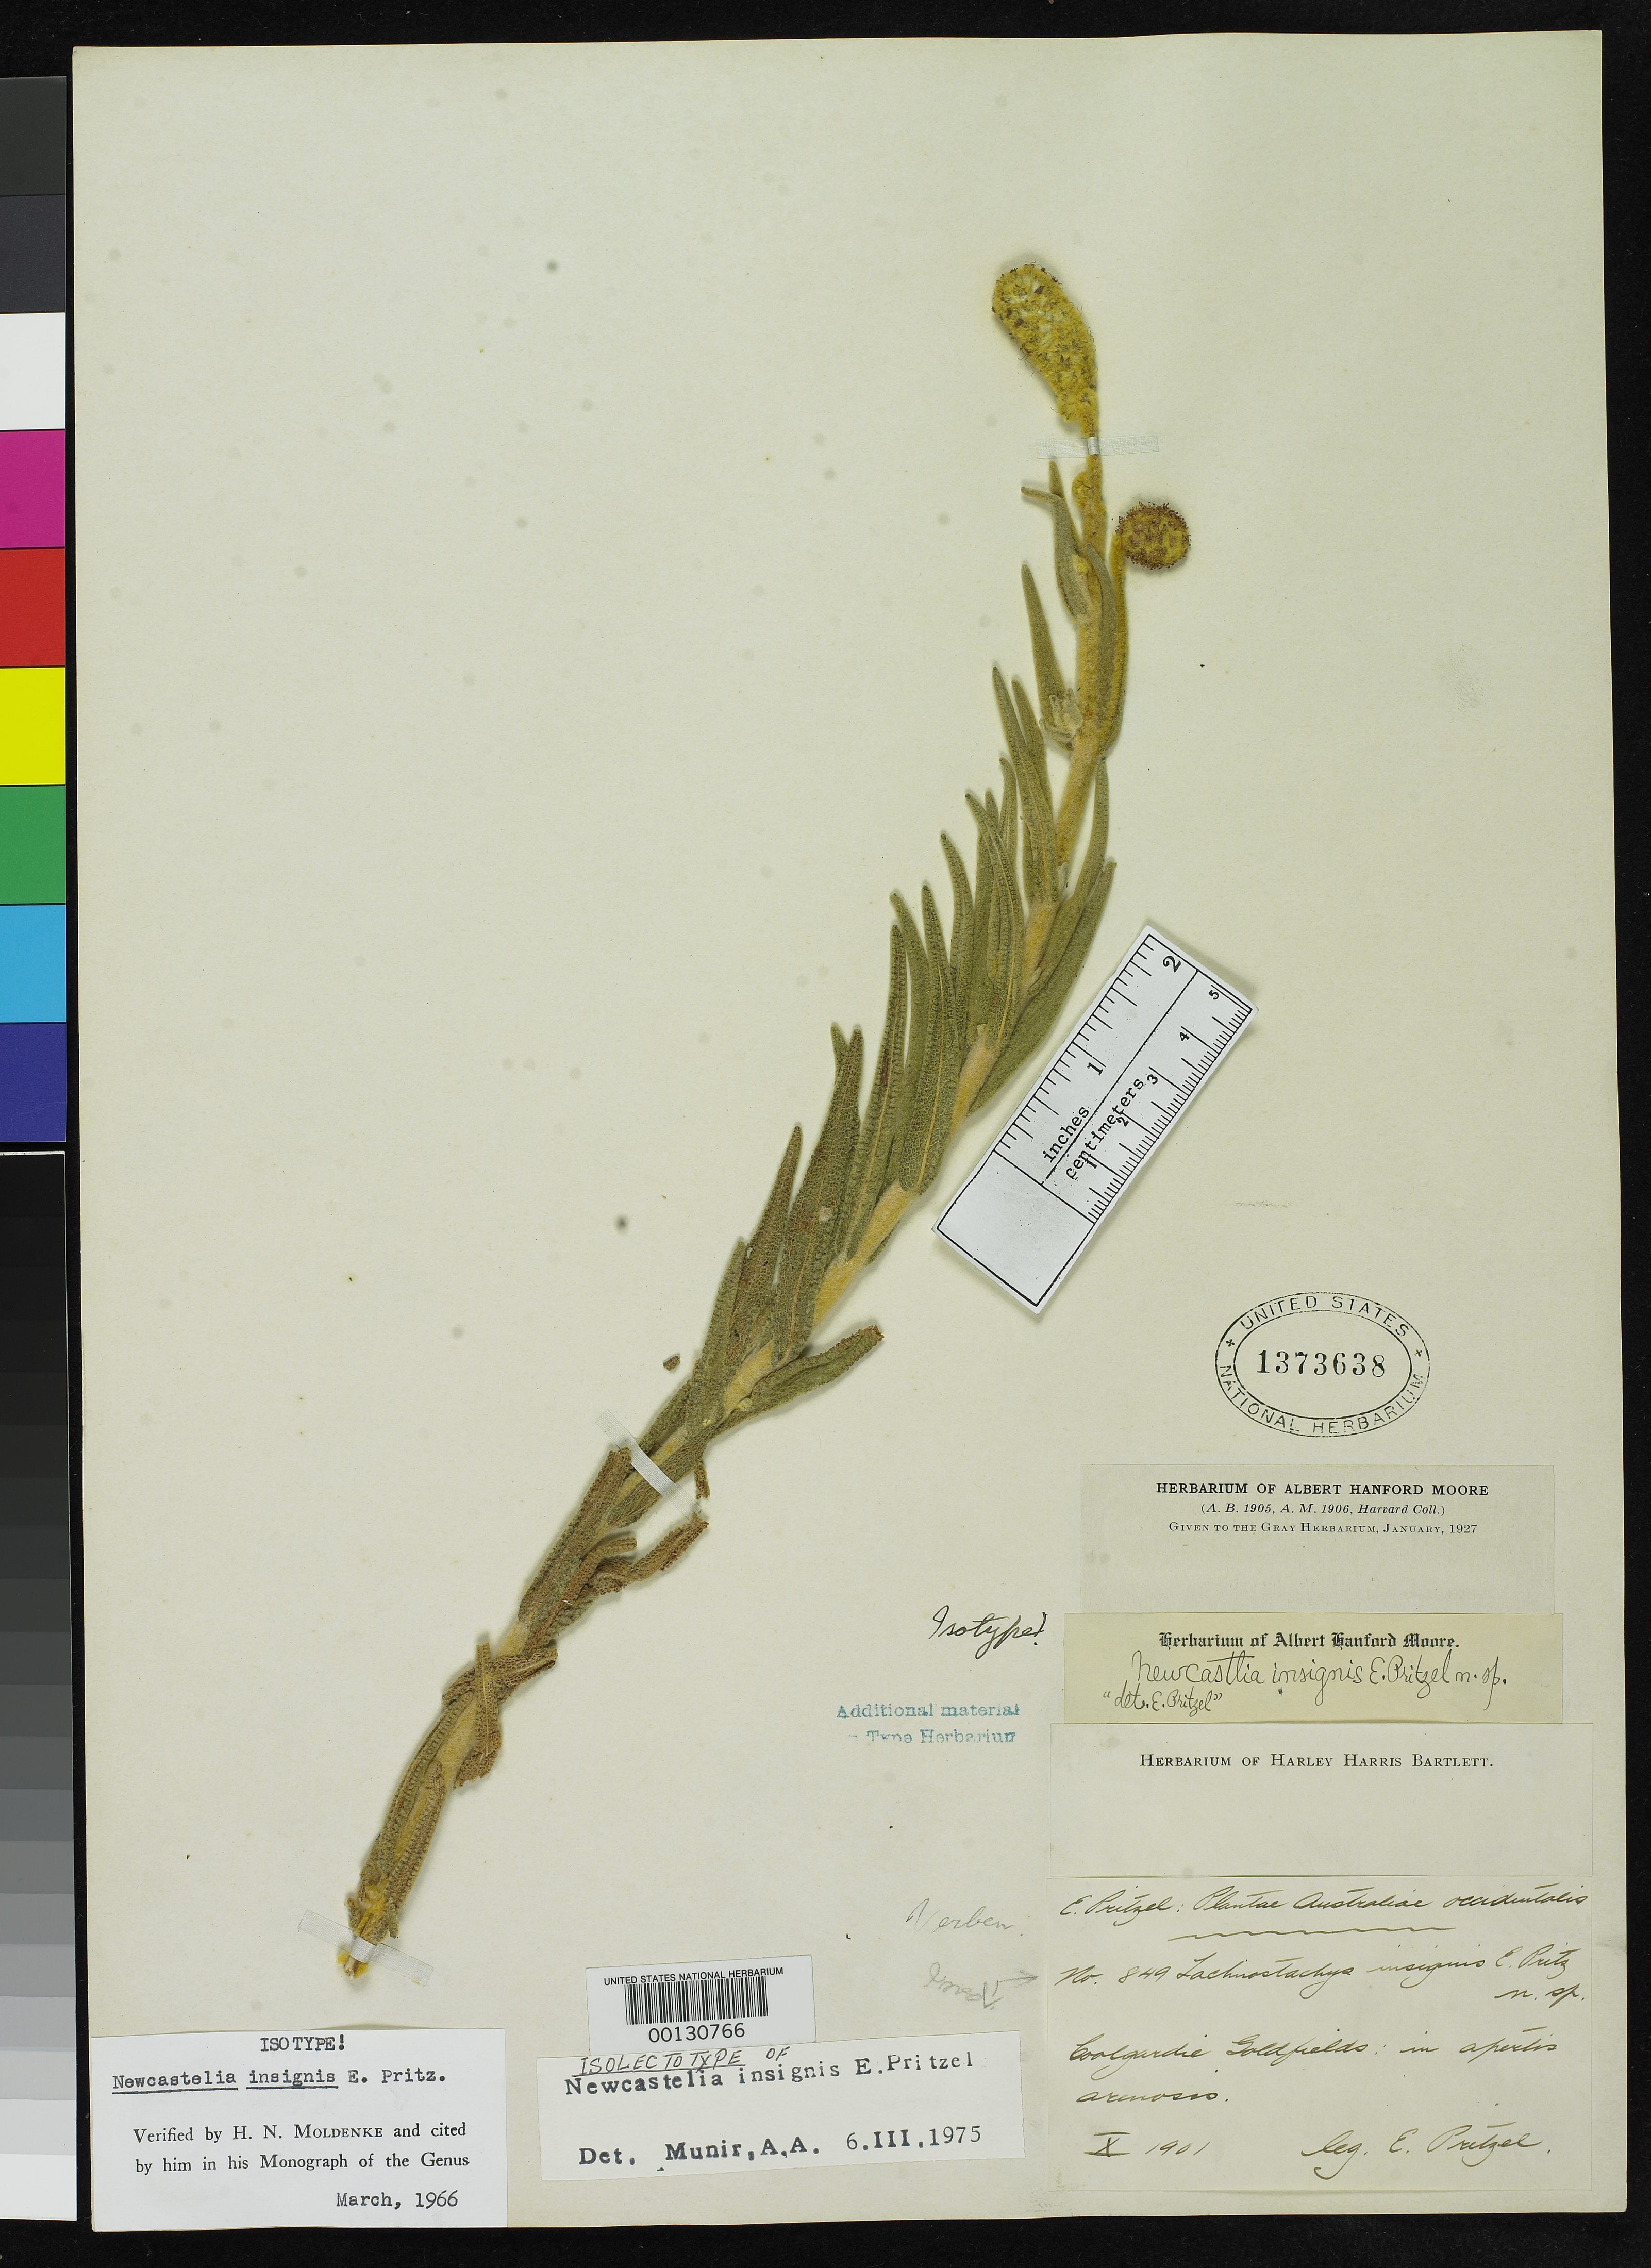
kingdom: Plantae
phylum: Tracheophyta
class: Magnoliopsida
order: Lamiales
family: Lamiaceae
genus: Newcastelia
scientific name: Newcastelia insignis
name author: E. Pritz.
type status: Isotype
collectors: E. G. Pritzel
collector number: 849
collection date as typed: Oct 1901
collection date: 1901-10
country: Australia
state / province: Western Australia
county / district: Coolgardie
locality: Coolgardie goldfields.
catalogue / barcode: US 1373638